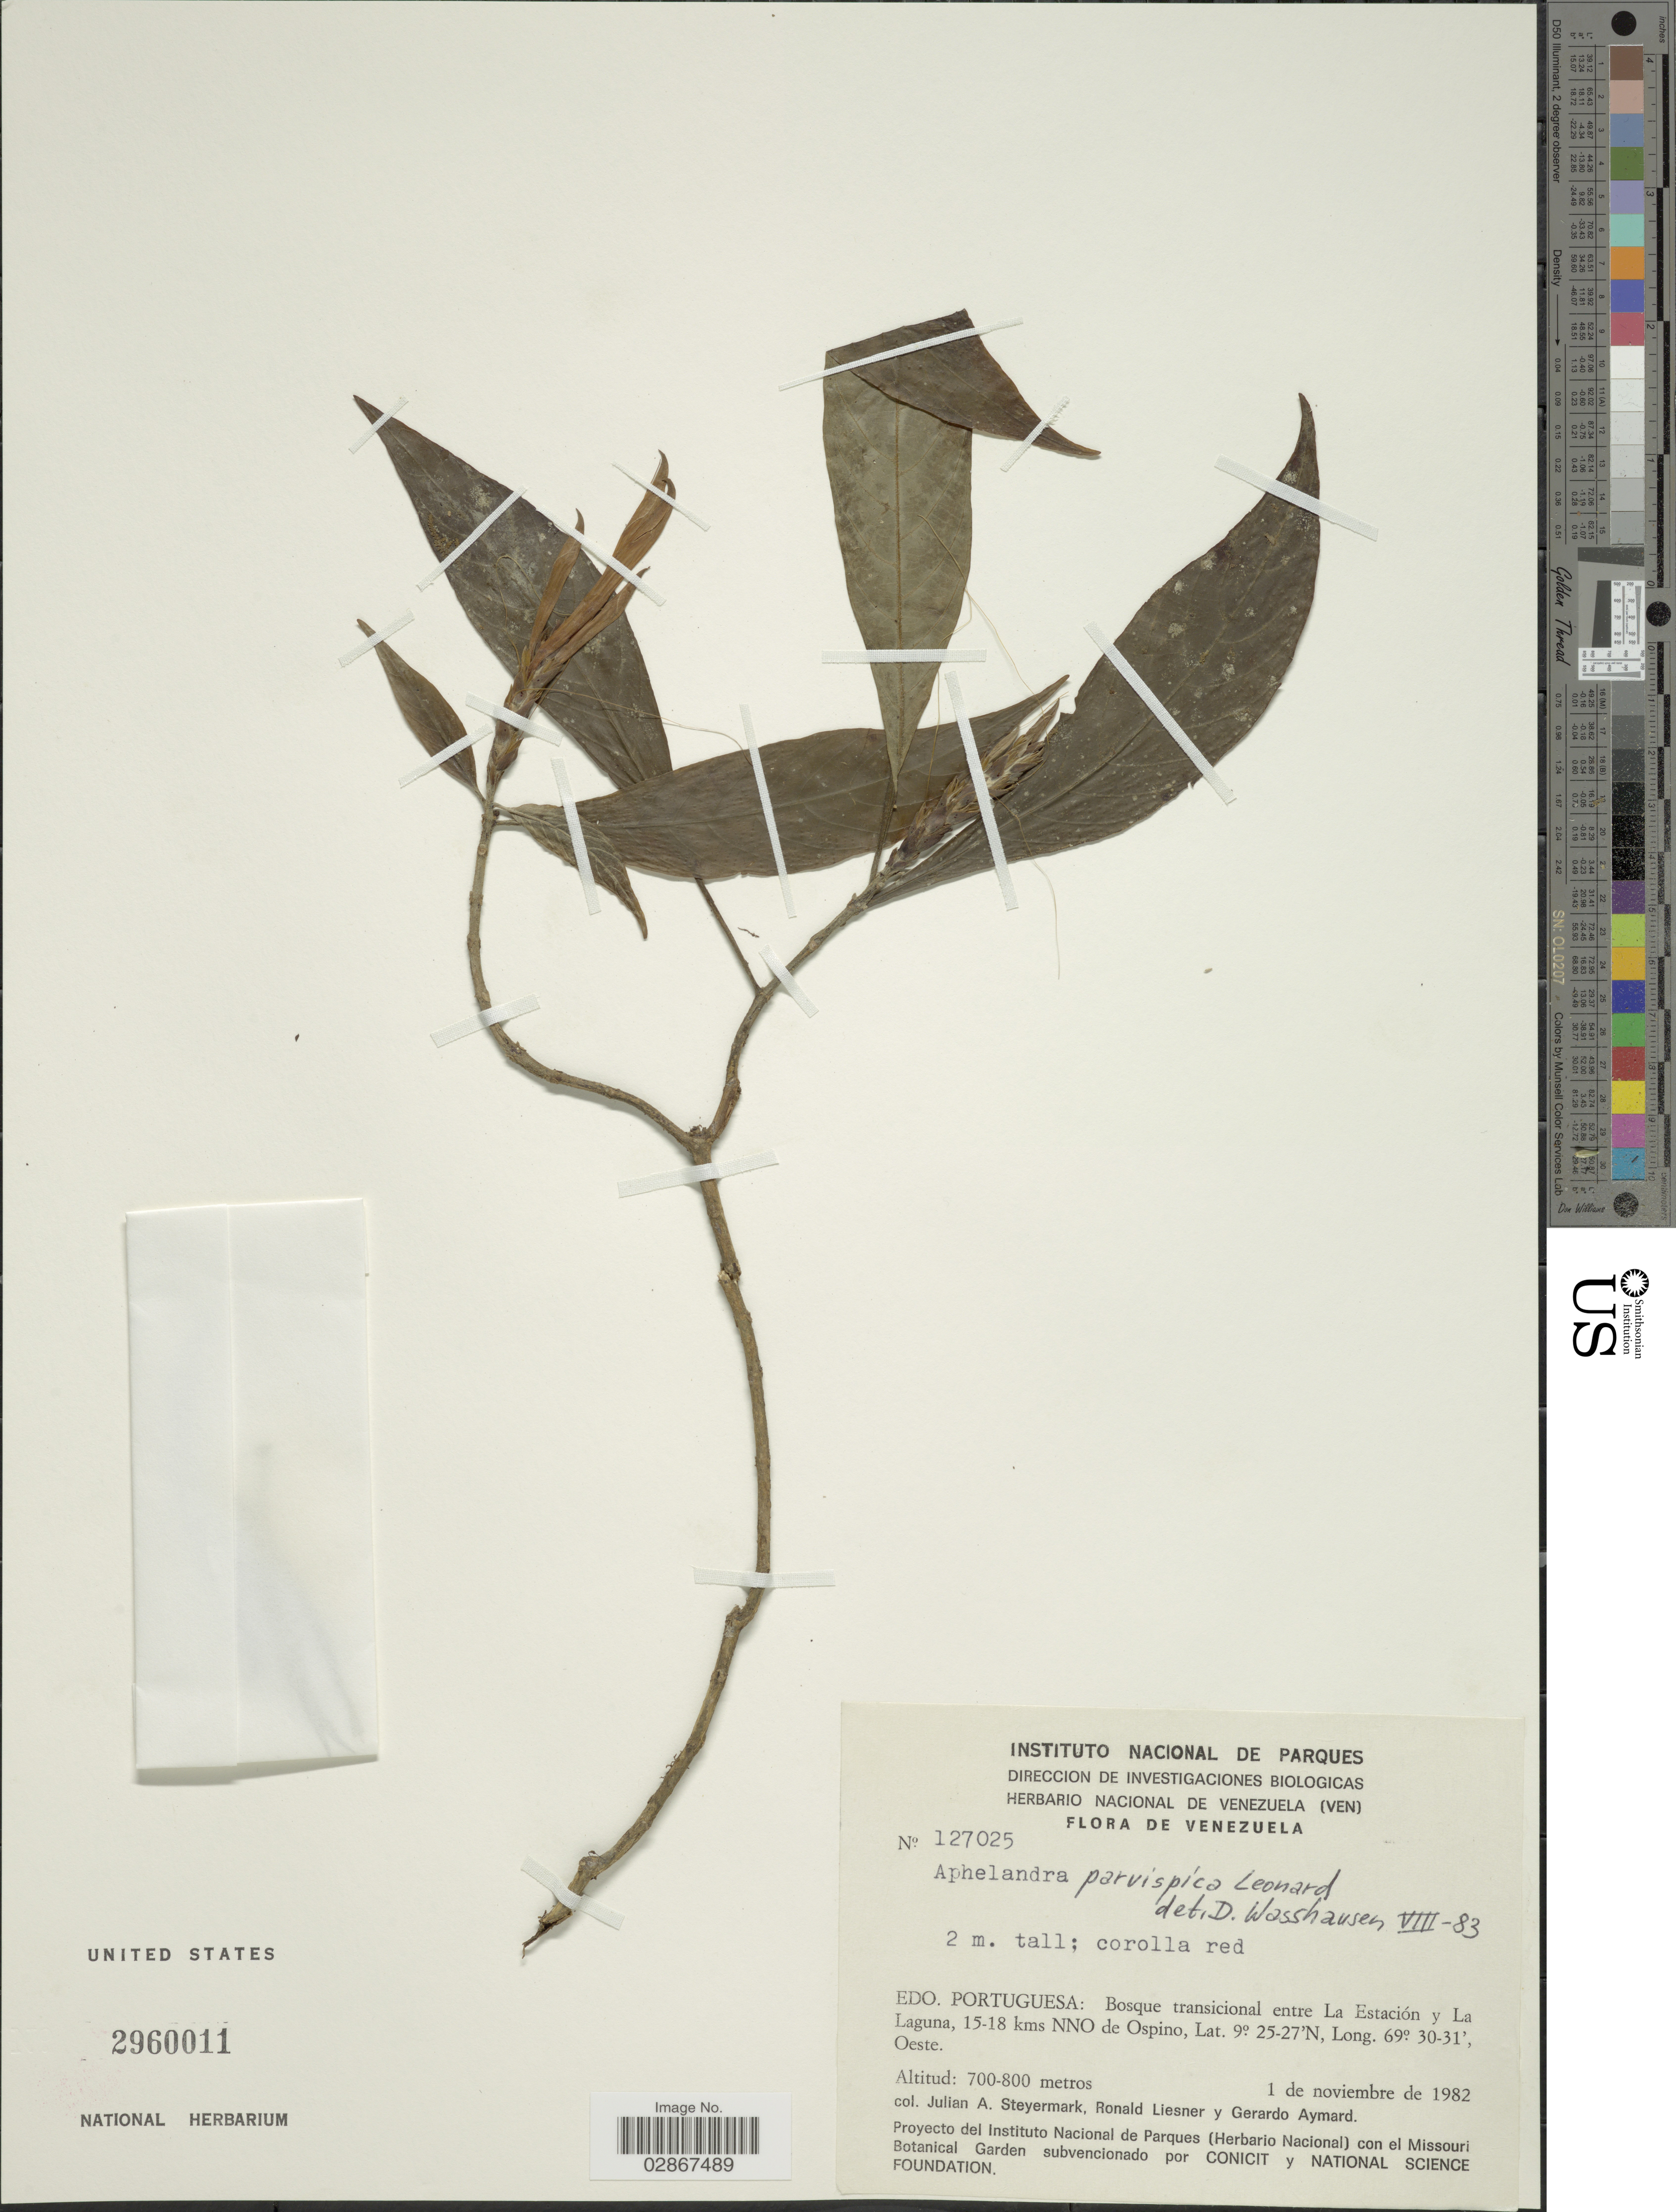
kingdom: Plantae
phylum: Tracheophyta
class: Magnoliopsida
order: Lamiales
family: Acanthaceae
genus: Aphelandra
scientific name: Aphelandra parvispica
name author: Leonard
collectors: J. Steyermark, R. L. Liesner & G. A. Aymard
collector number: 127025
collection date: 1982-11-01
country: Venezuela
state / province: Portuguesa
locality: Bosque transicional entre La Estación y La Laguna, 15-18 kms NNO de Ospino.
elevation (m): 700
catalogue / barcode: US 2960011